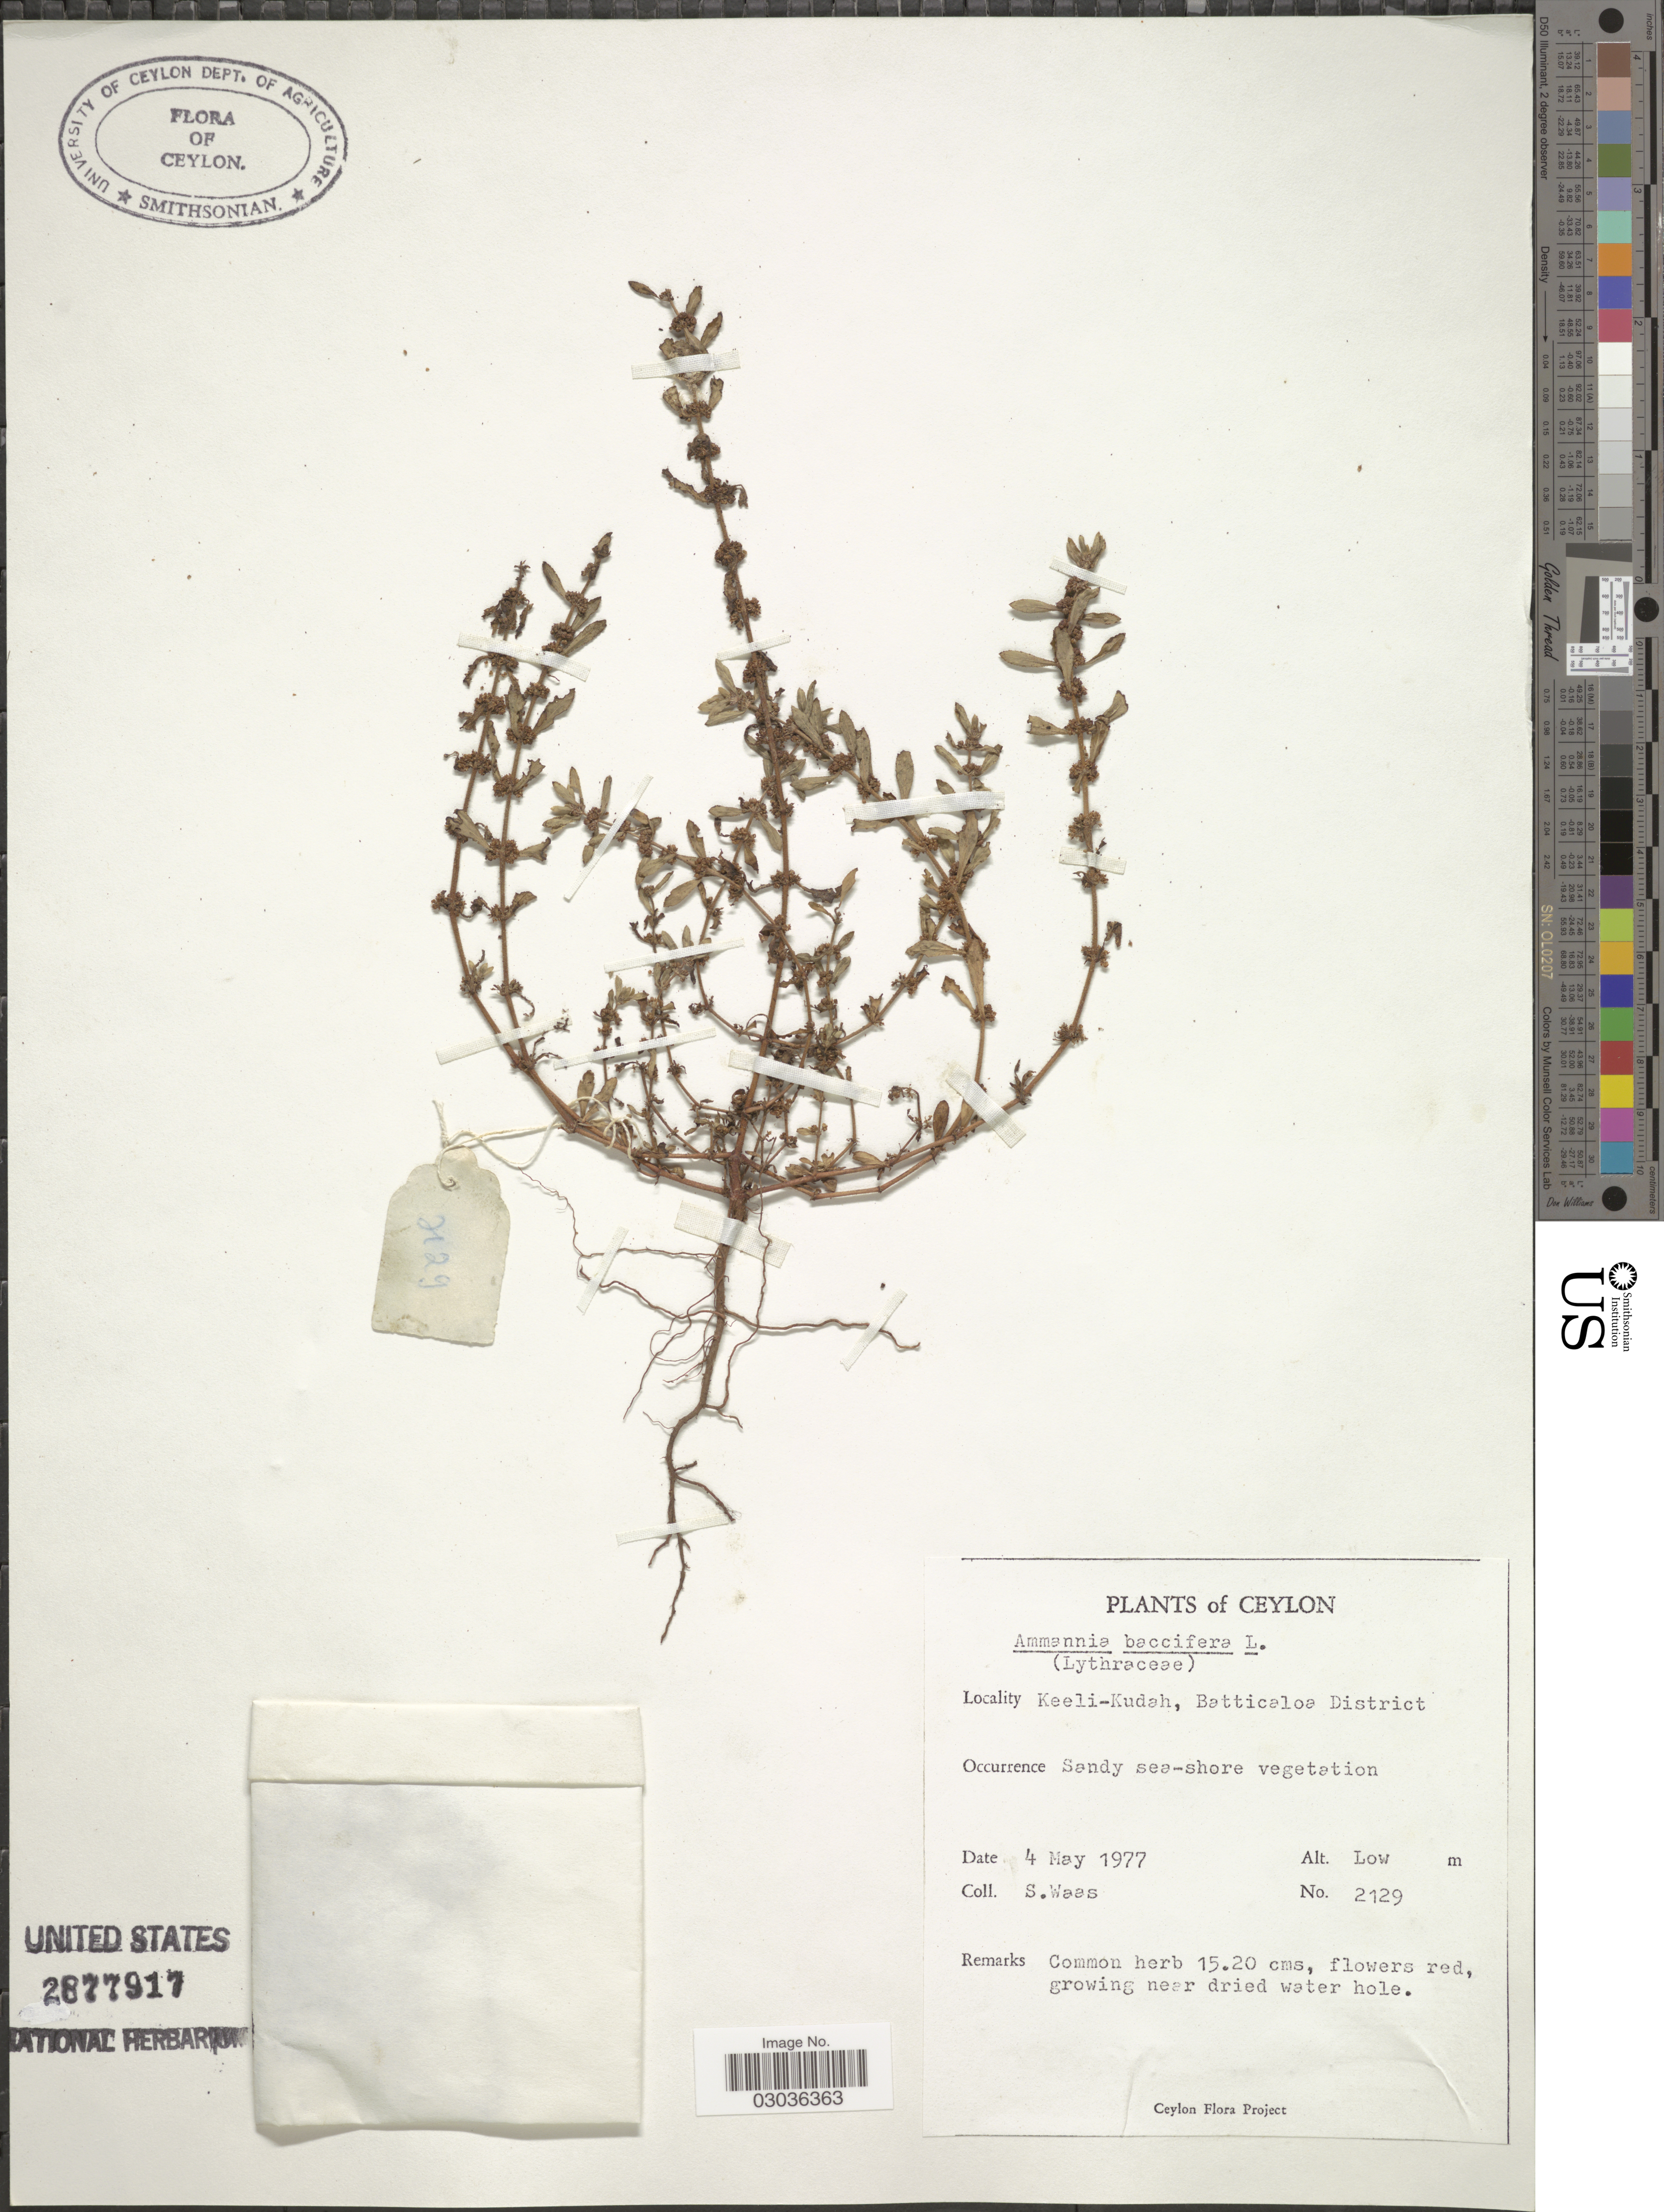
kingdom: Plantae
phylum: Tracheophyta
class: Magnoliopsida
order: Myrtales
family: Lythraceae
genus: Ammannia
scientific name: Ammannia baccifera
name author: L.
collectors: S. Waas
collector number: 2129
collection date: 1977-05-04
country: Sri Lanka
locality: Ceylon. Keeli-Kudah, Batticaloa District.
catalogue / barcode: US 2877917